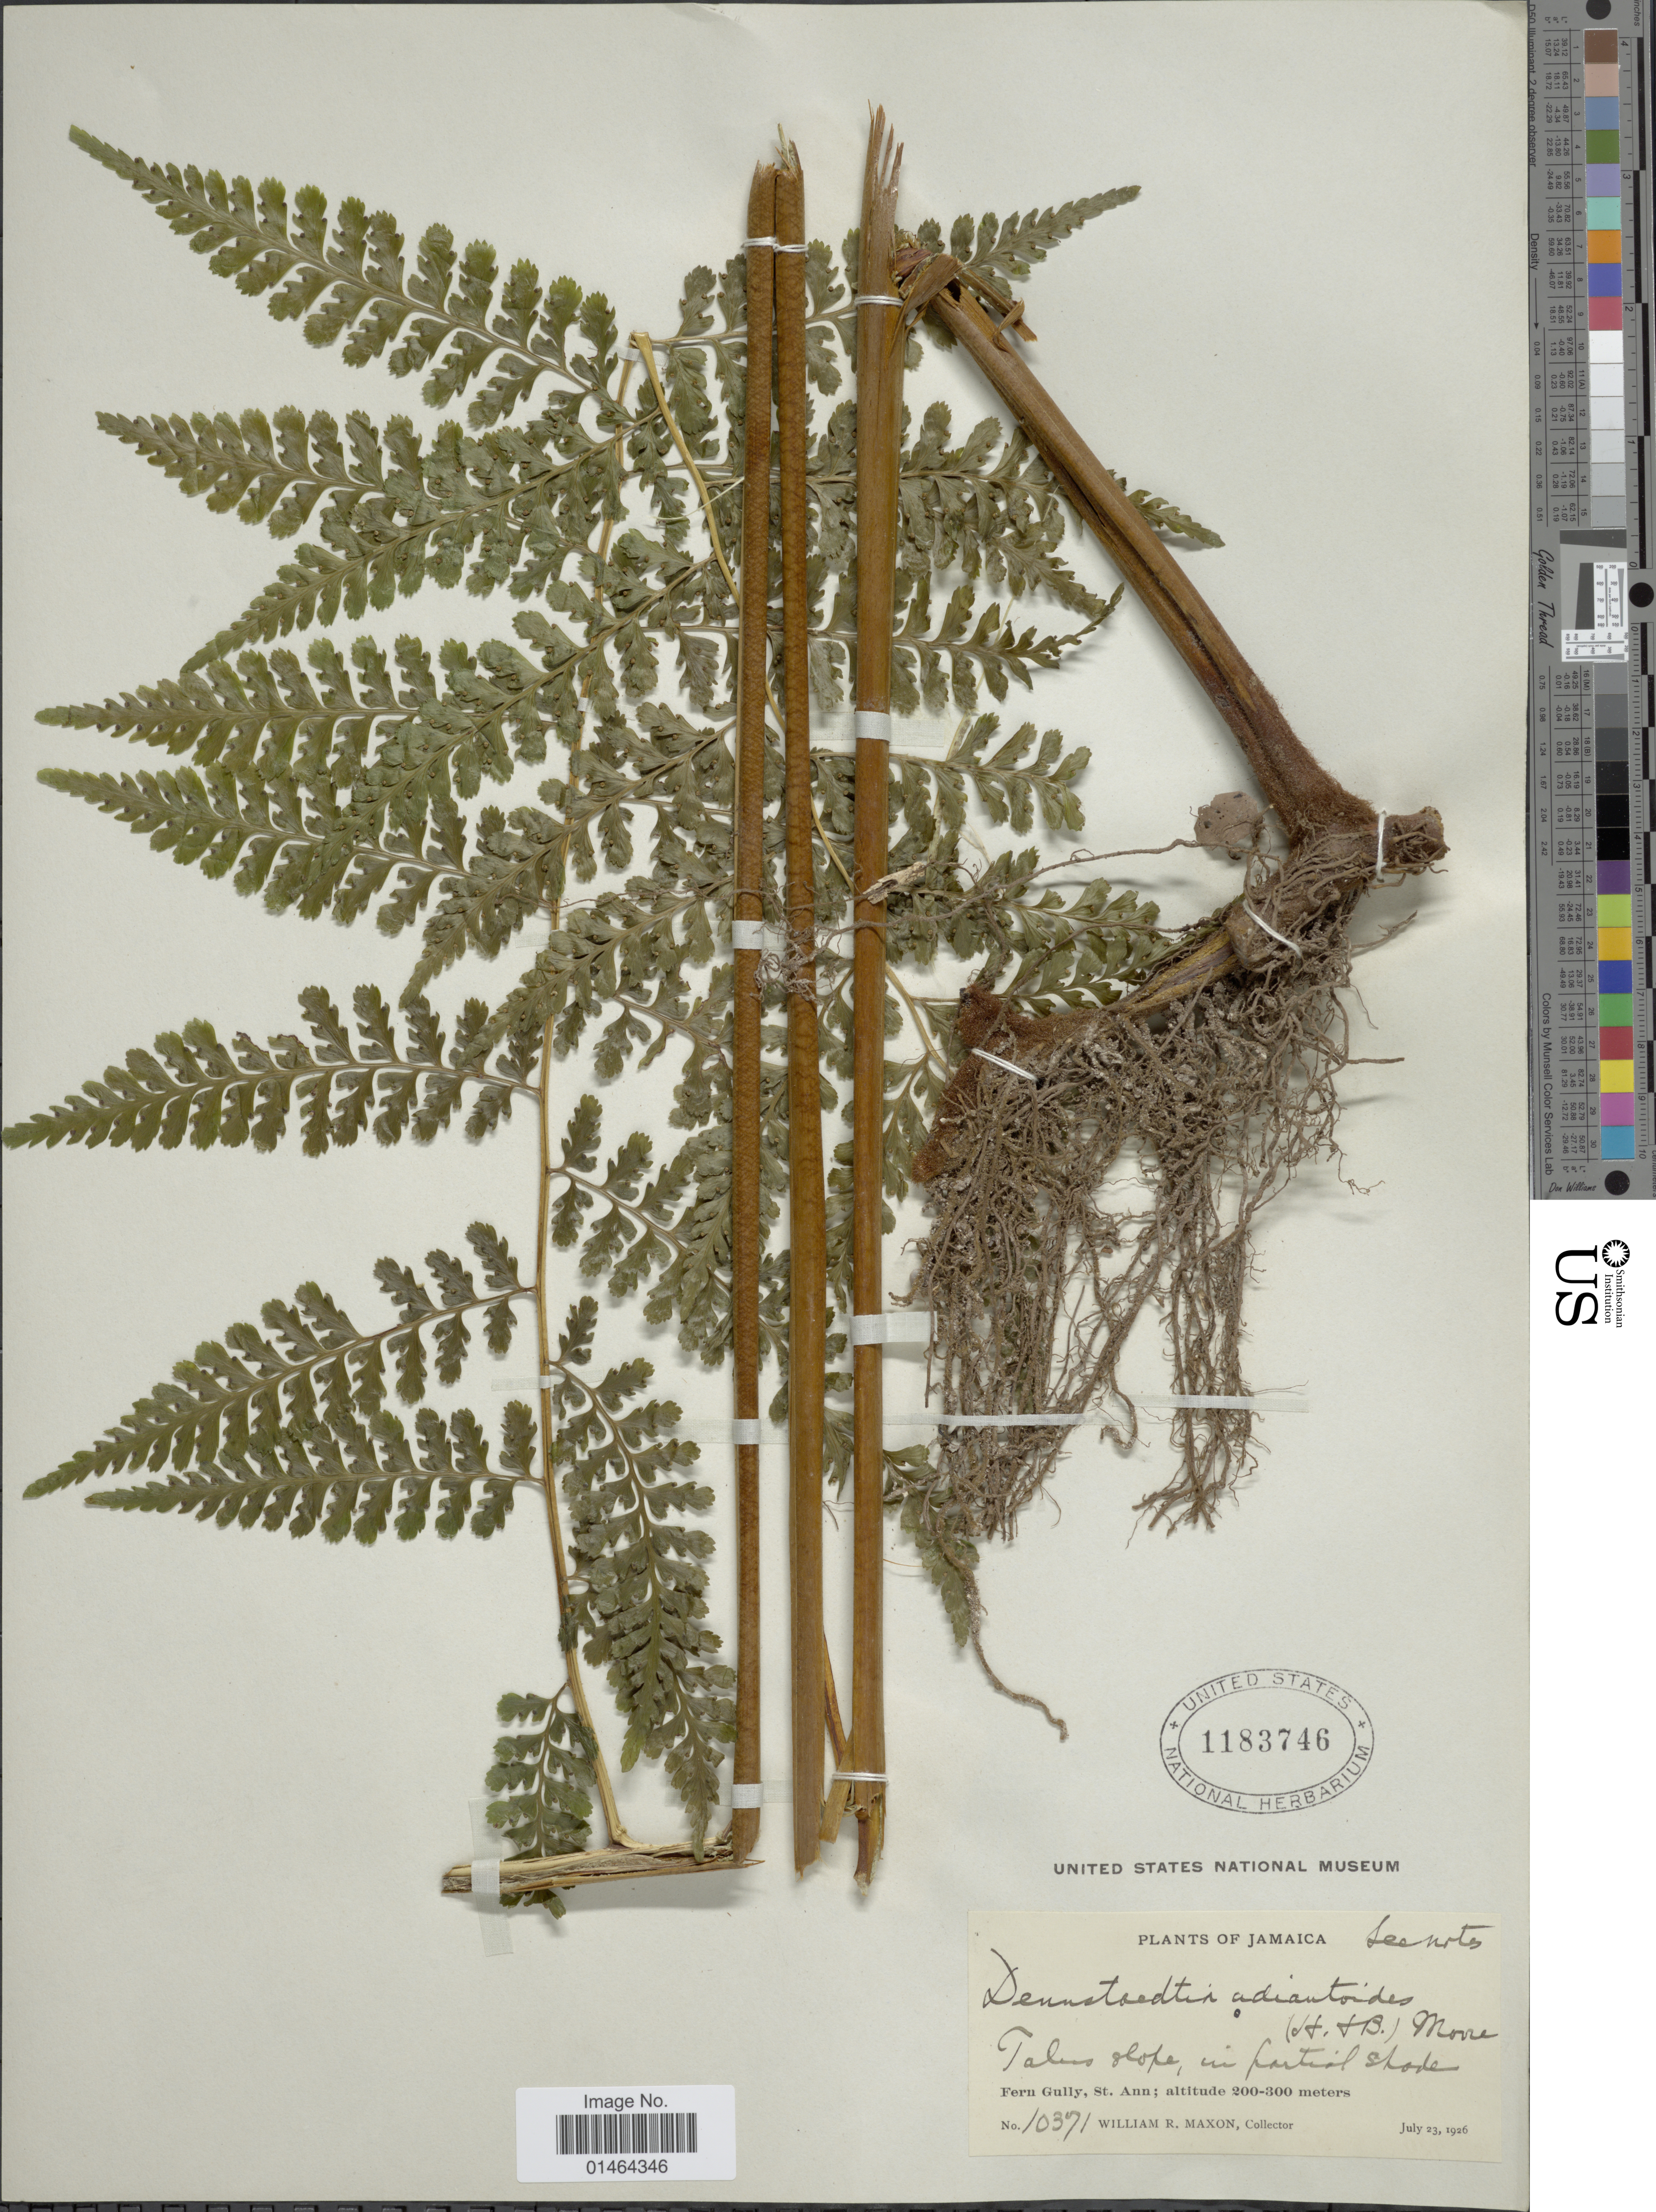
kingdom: Plantae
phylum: Tracheophyta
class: Polypodiopsida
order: Polypodiales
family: Dennstaedtiaceae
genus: Dennstaedtia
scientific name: Dennstaedtia bipinnata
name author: (Cav.) Maxon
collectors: W. R. Maxon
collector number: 10371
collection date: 1926-07-23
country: Jamaica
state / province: Saint Ann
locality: Fern Gully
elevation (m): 200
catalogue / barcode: US 1183746